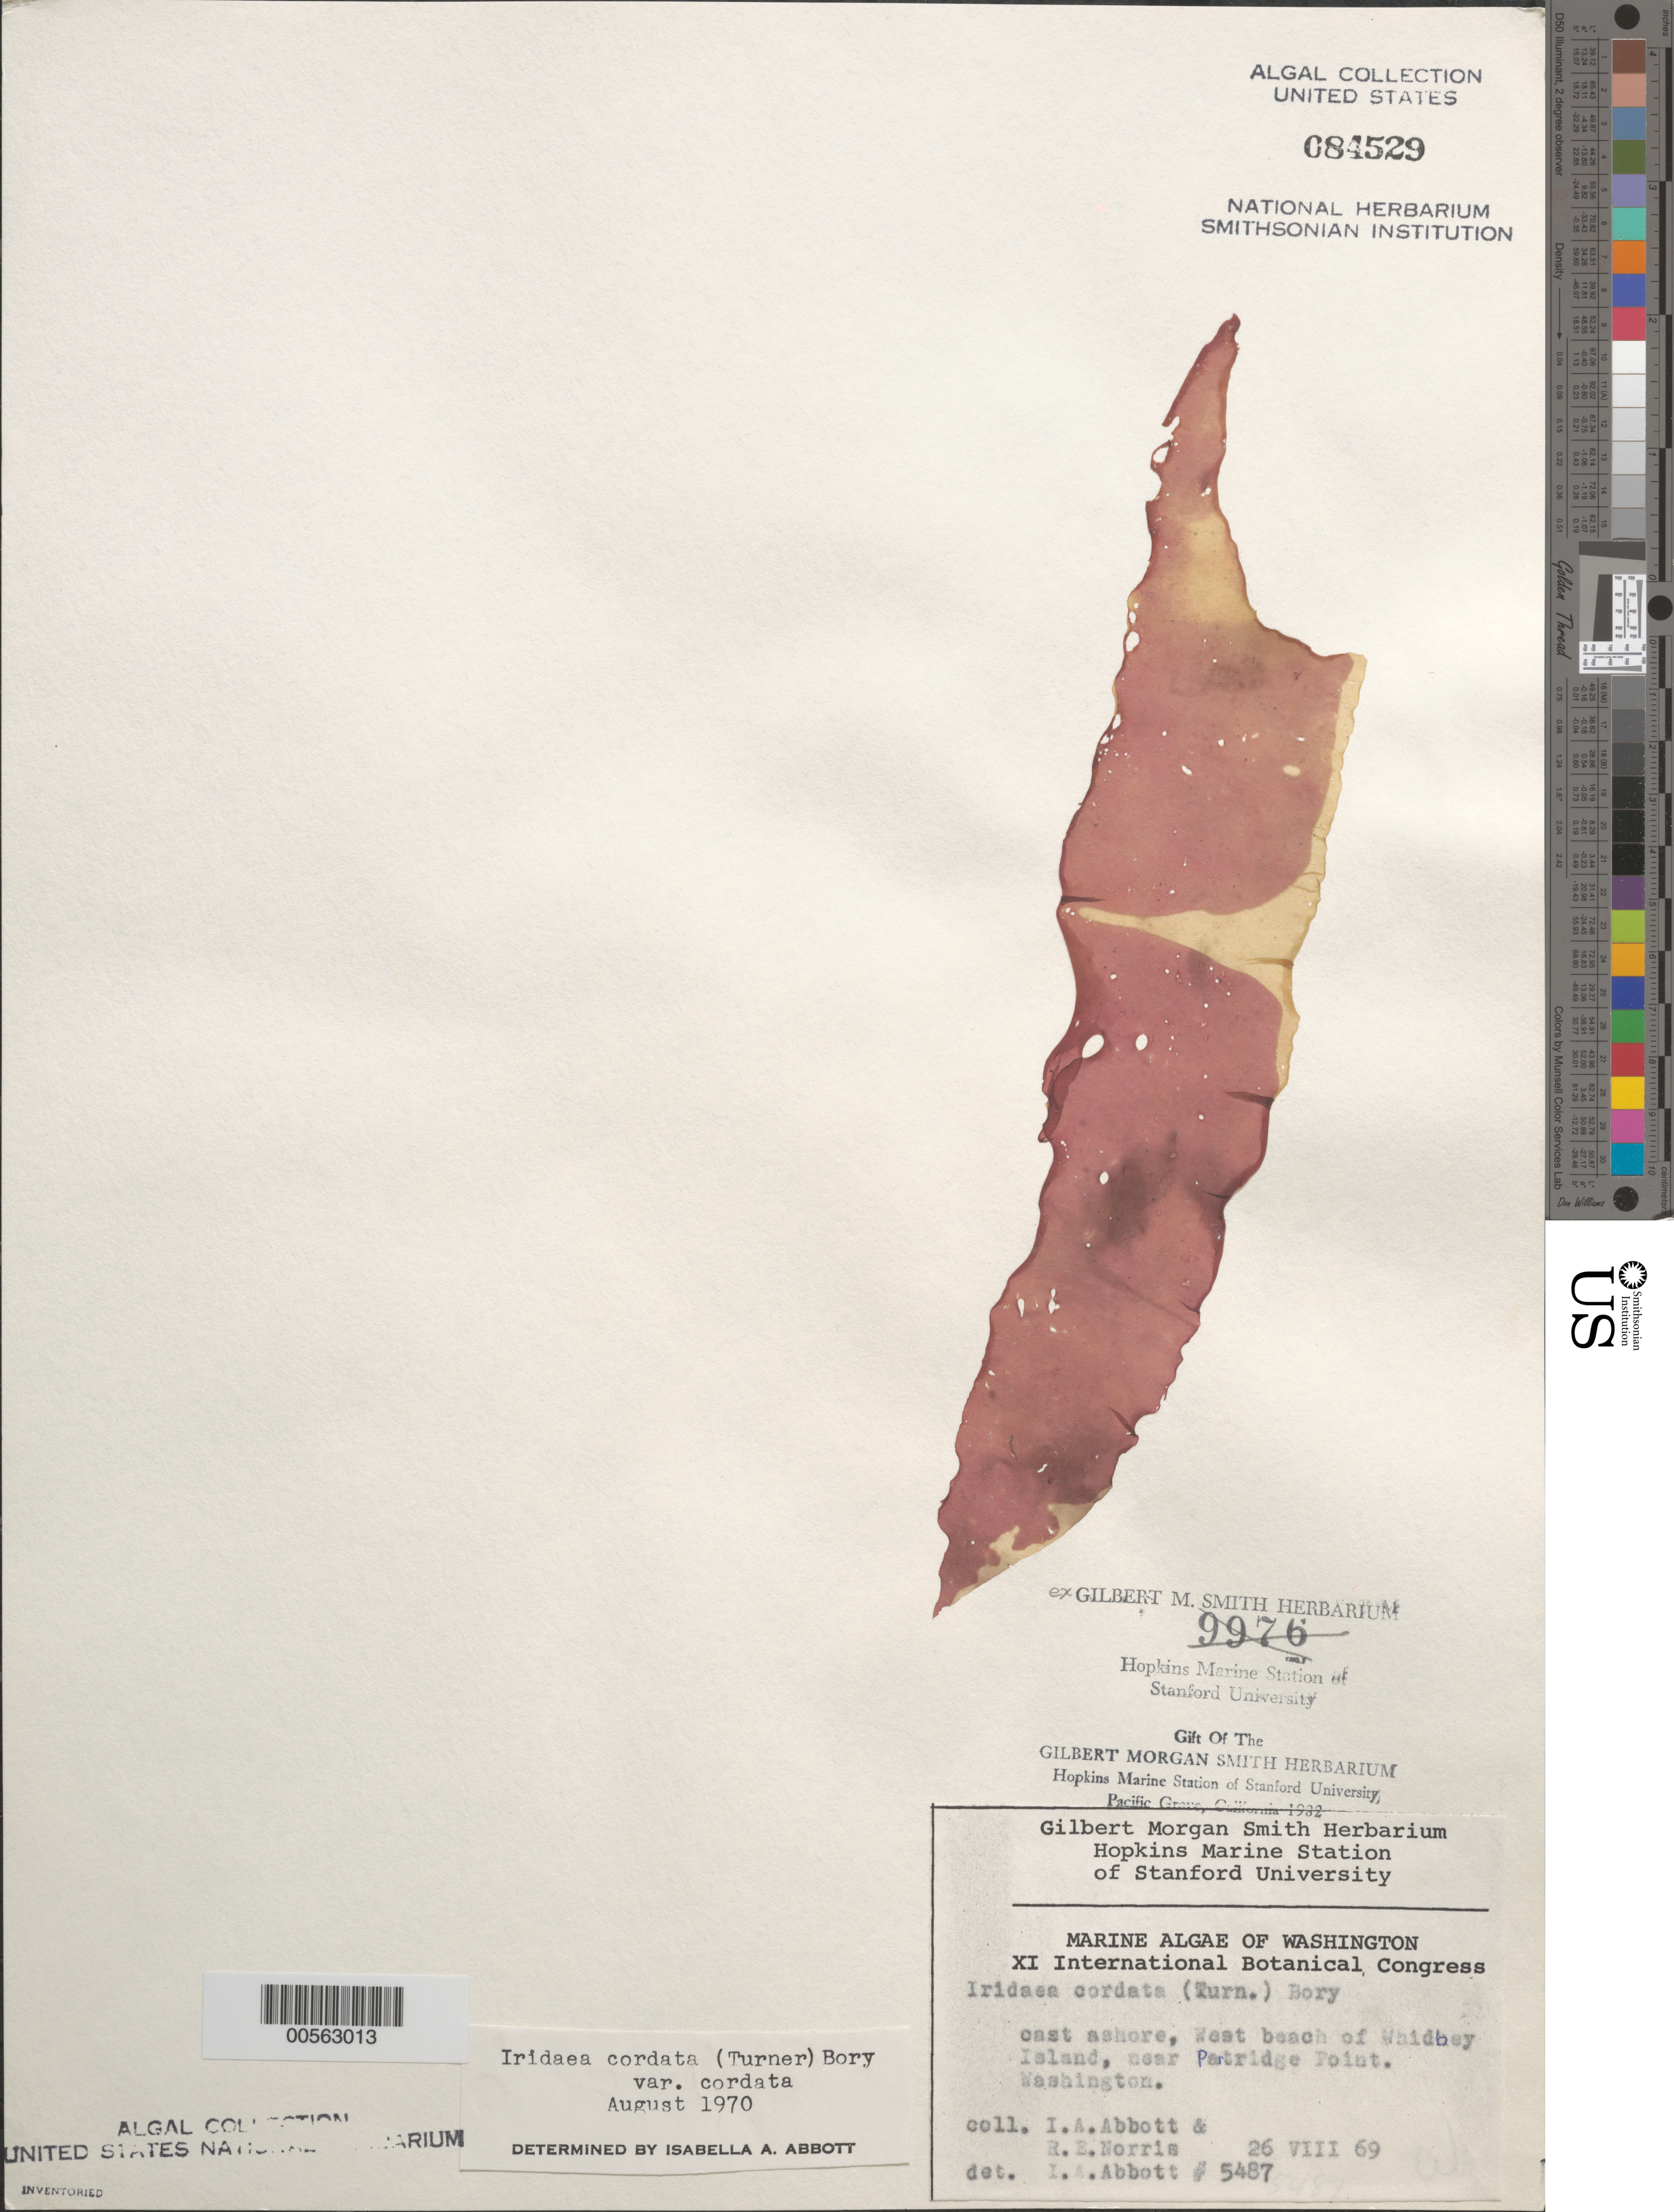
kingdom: Plantae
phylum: Rhodophyta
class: Florideophyceae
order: Gigartinales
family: Gigartinaceae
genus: Iridaea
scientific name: Iridaea cordata var. cordata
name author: (Turner) Bory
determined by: Abbott, Isabella A.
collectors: I. A. Abbott & R. E. Norris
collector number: IAA 5487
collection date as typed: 26 Aug 1969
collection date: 1969-08-26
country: United States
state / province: Washington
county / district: Island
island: Whidbey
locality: West Beach near Partridge Point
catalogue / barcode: US 84529